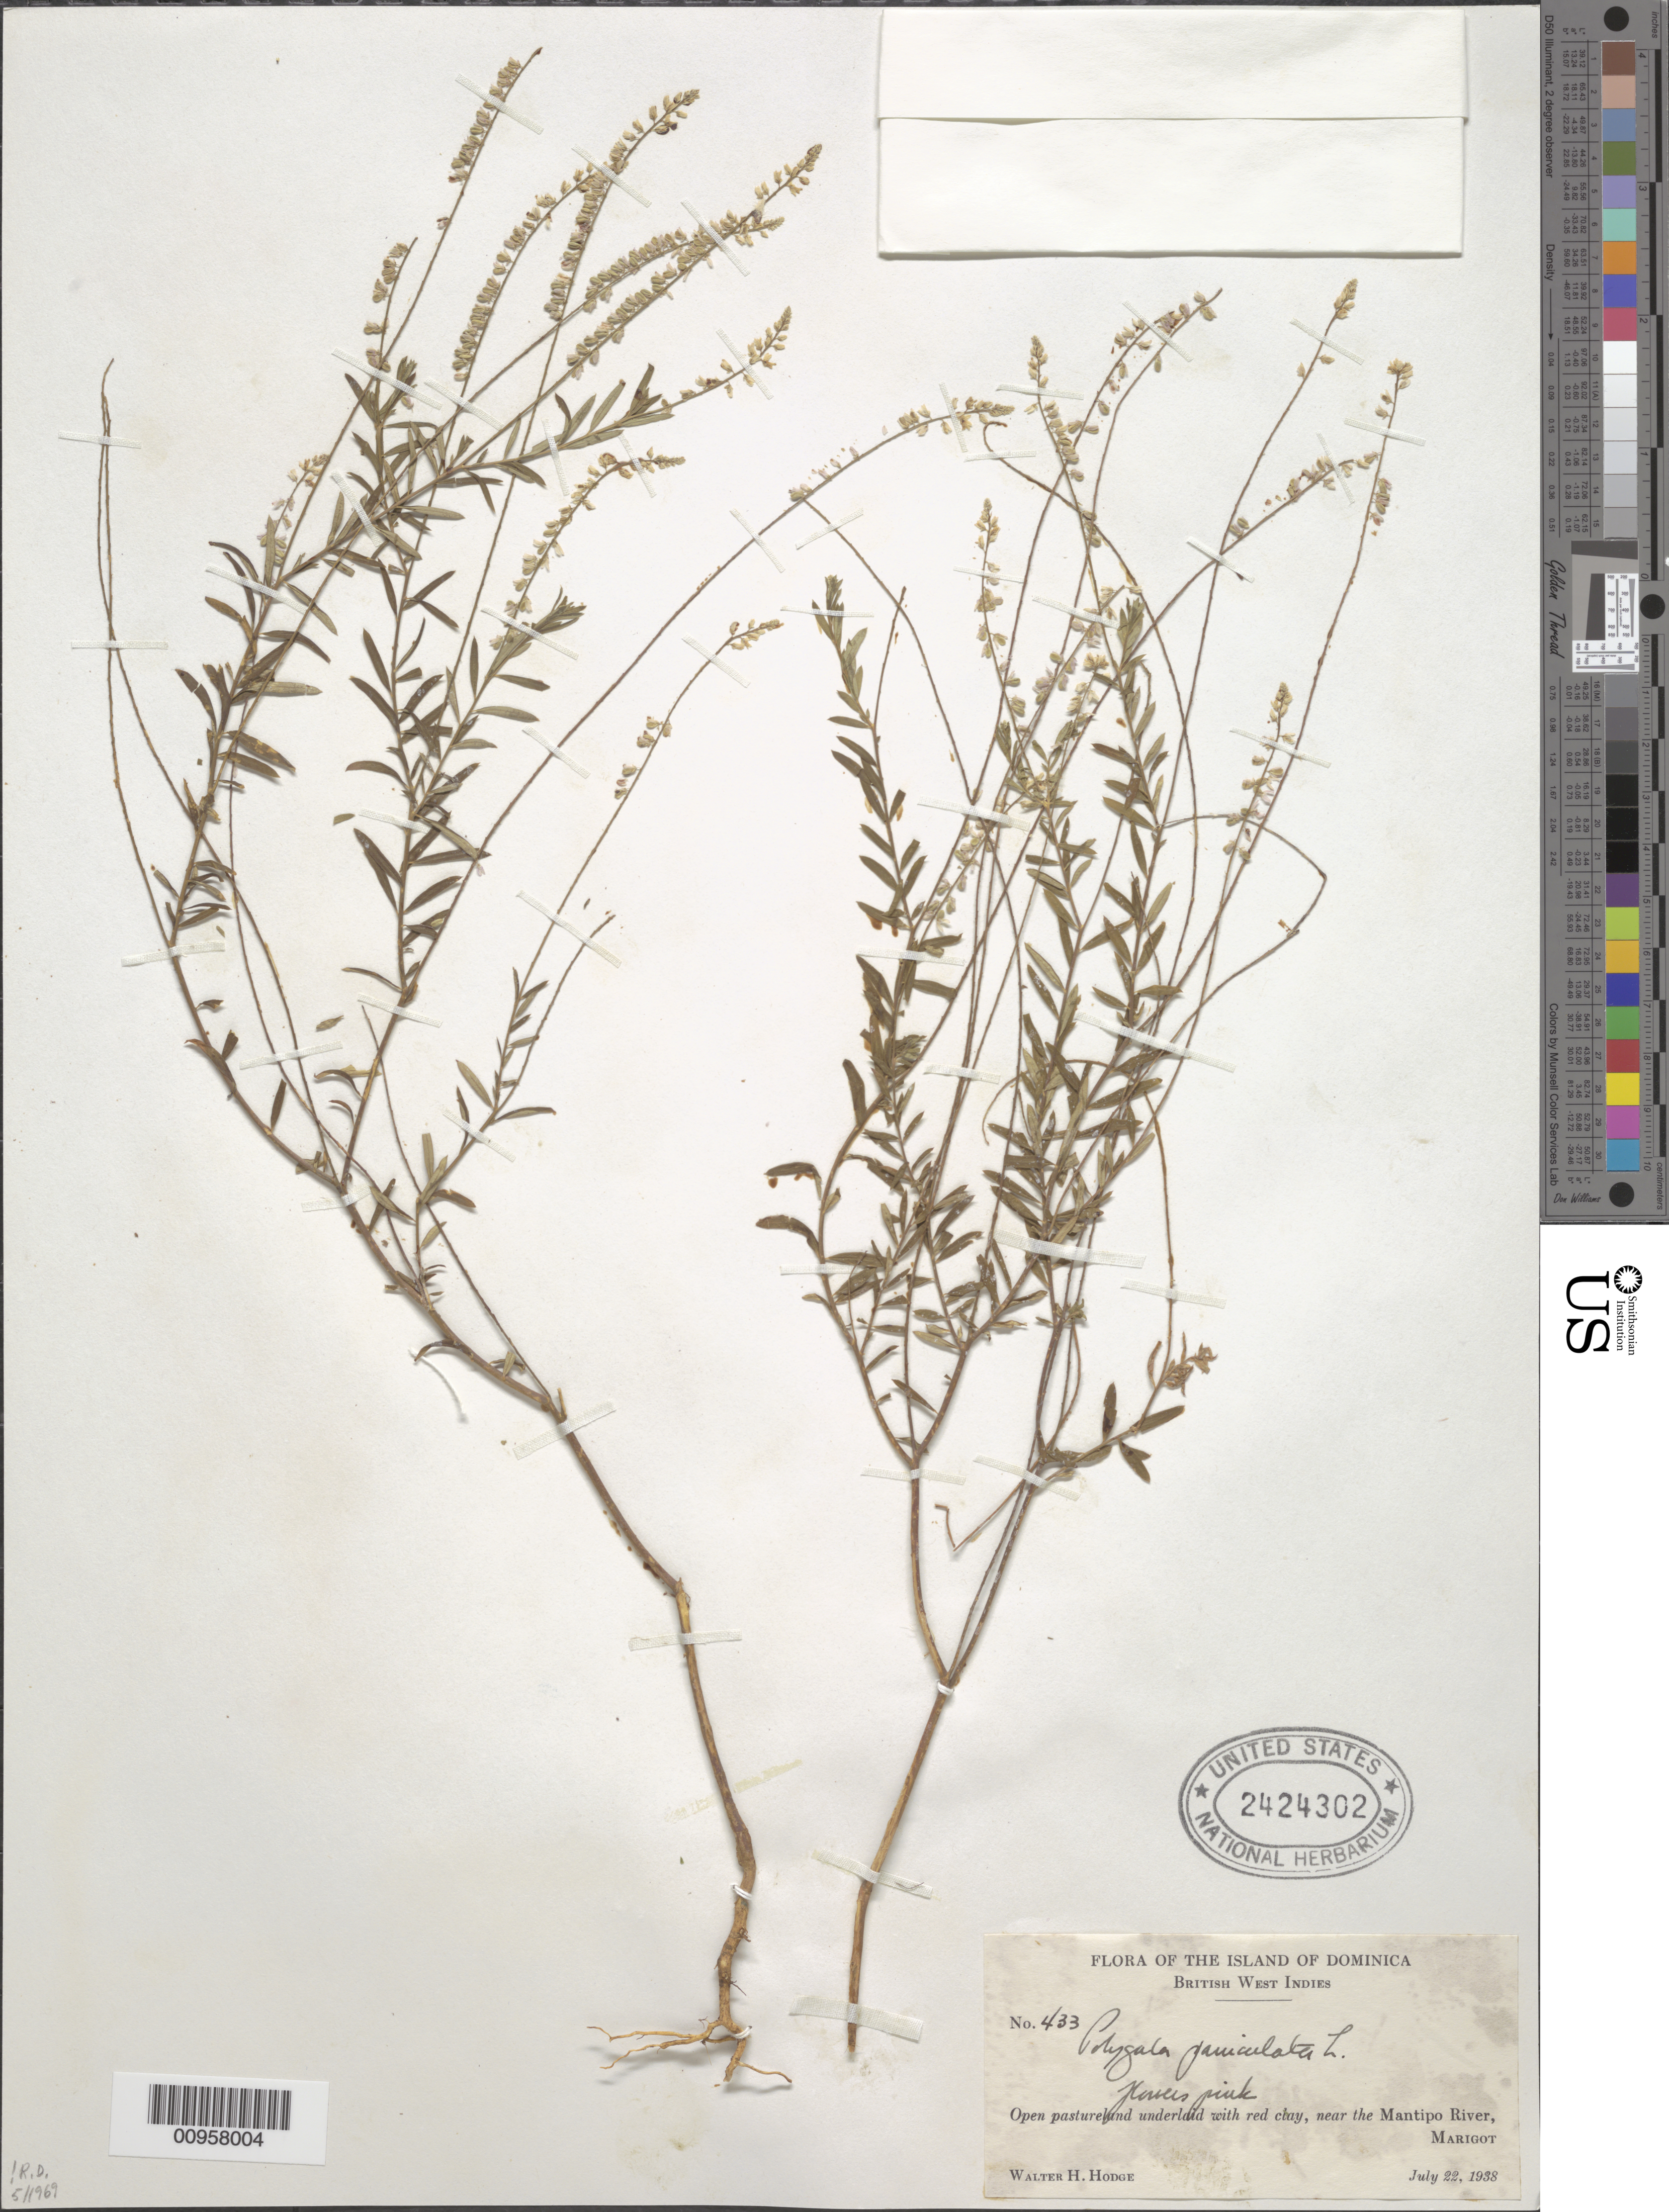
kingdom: Plantae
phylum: Tracheophyta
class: Magnoliopsida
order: Fabales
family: Polygalaceae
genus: Polygala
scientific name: Polygala paniculata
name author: L.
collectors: W. Hodge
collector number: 433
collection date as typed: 22 Jul 1938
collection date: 1938-07-22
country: Dominica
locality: Near the Mantipo River, Marigot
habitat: Open pastureland underlaid with red clay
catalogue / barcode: US 2424302